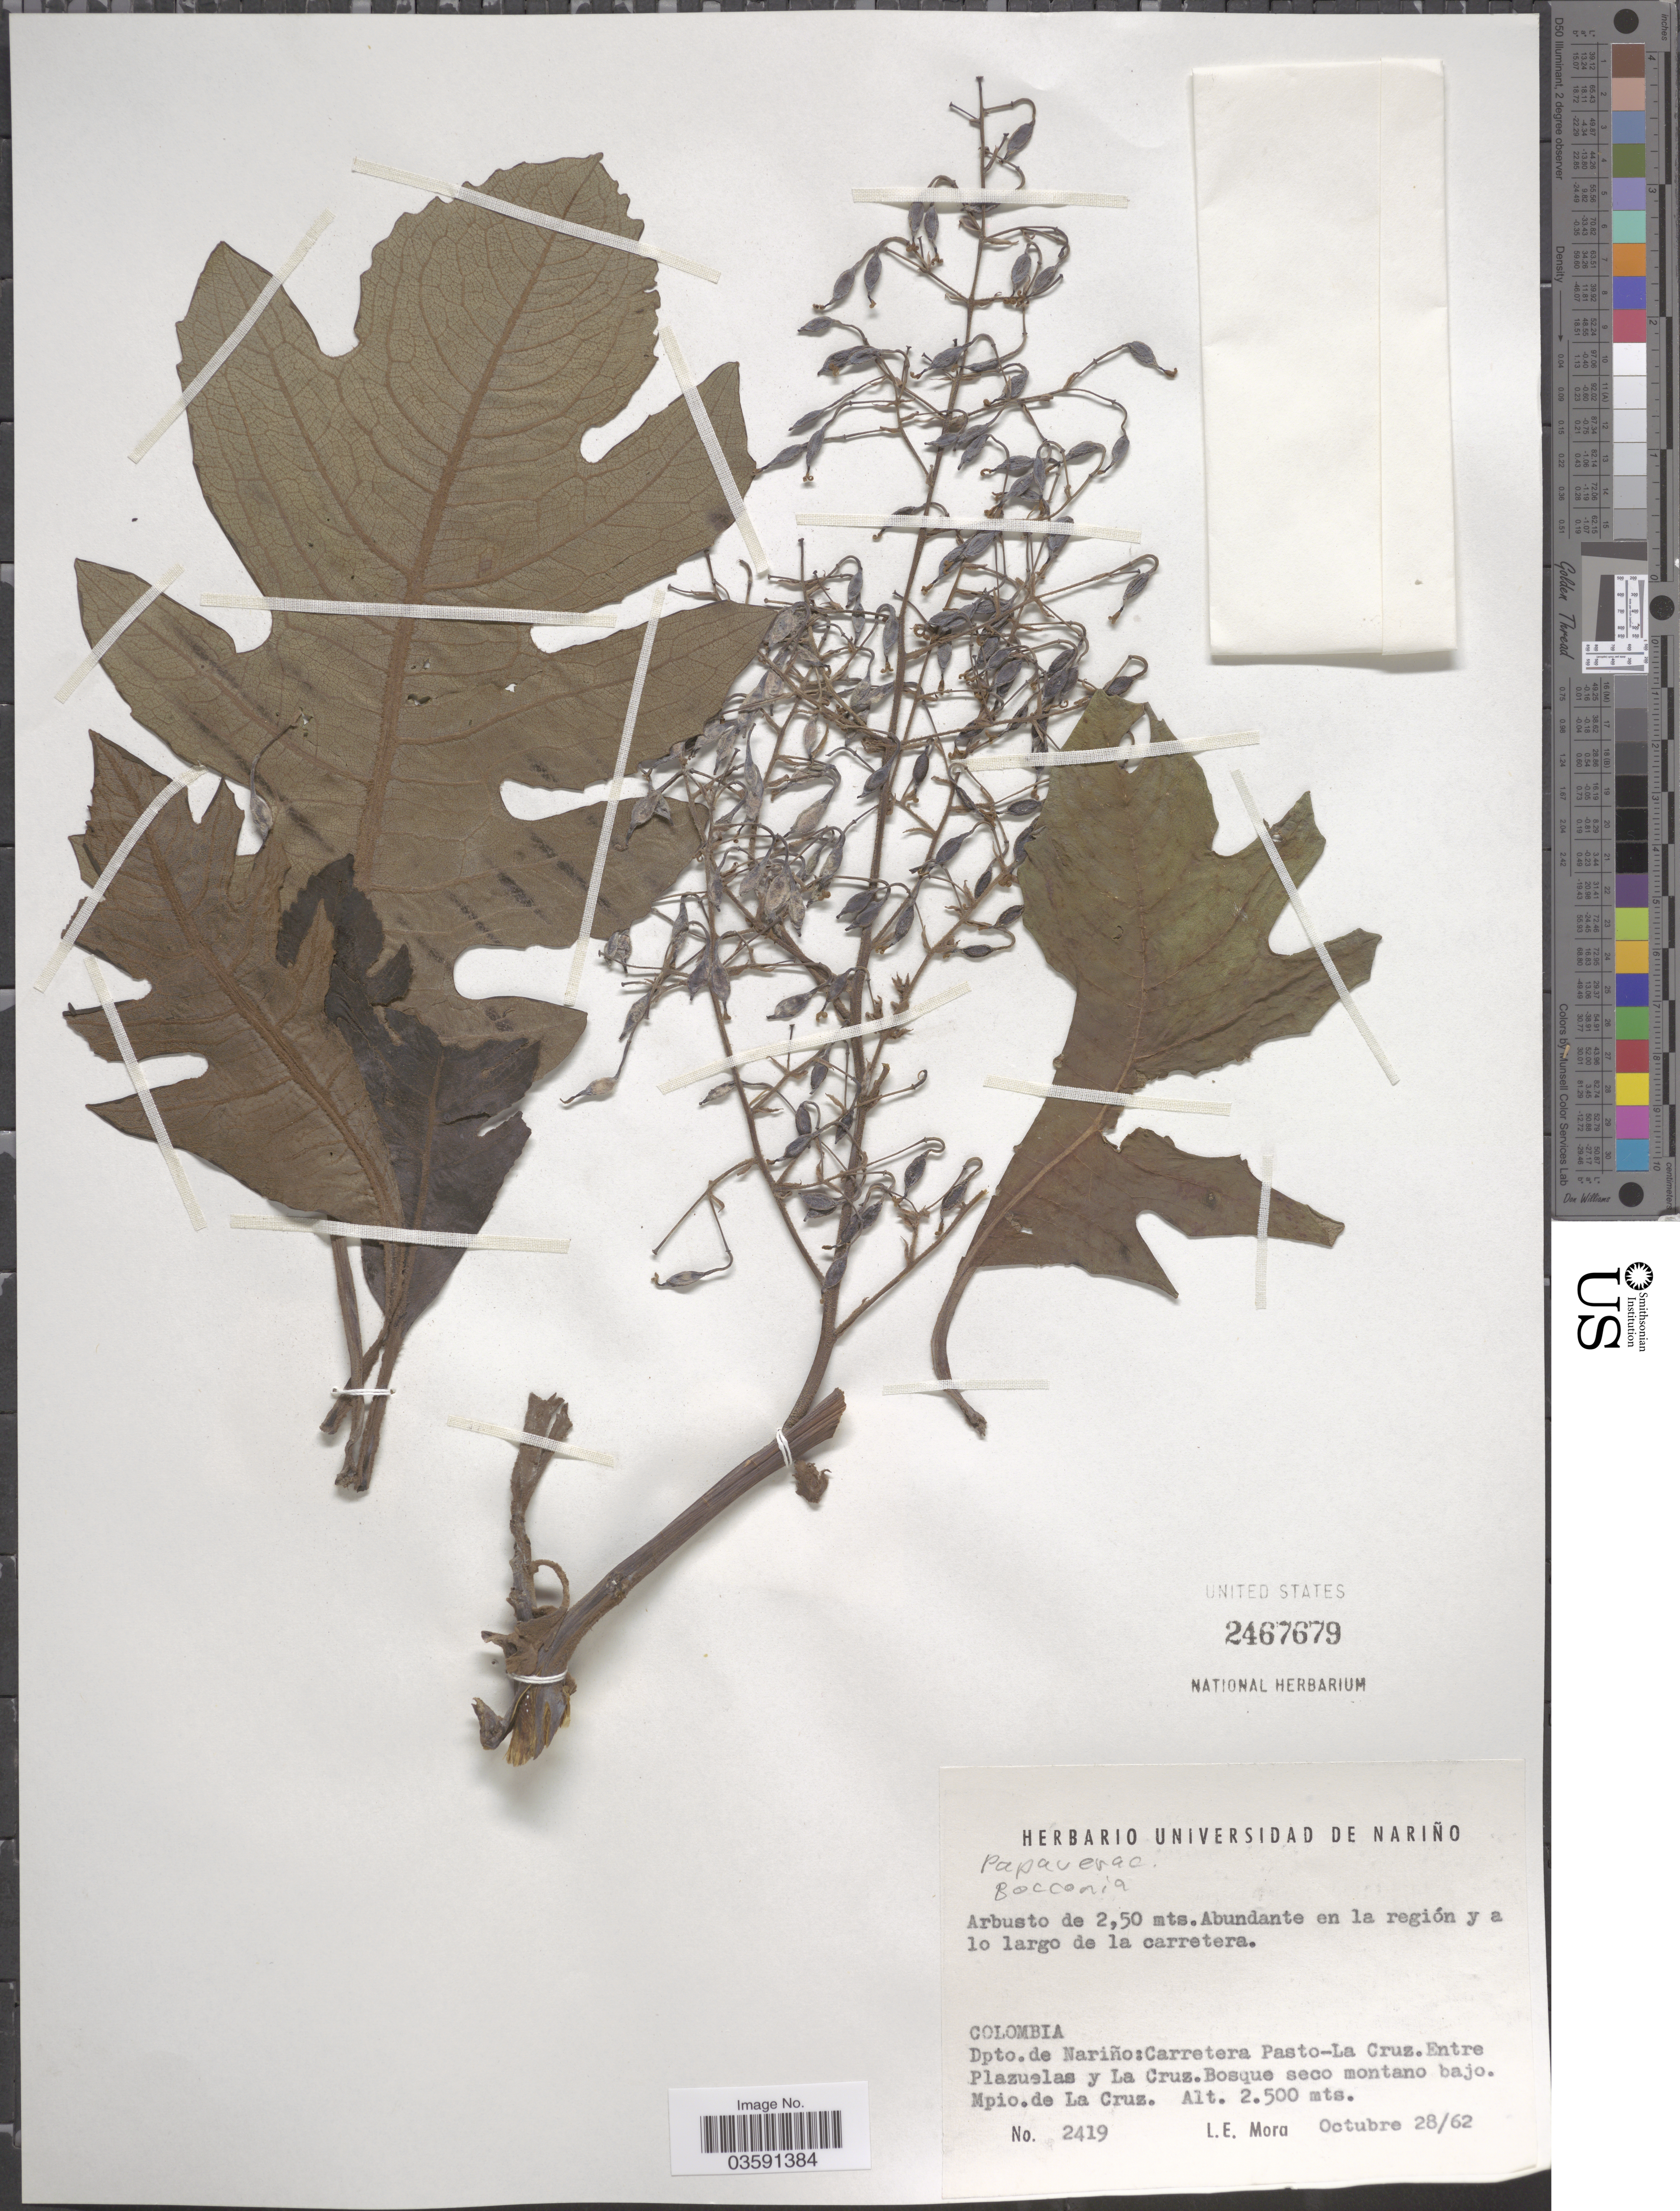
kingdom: Plantae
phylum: Tracheophyta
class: Magnoliopsida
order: Ranunculales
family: Papaveraceae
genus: Bocconia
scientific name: Bocconia sp.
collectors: L. Mora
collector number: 2419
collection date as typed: Transcribed d/m/y: 28/10/62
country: Colombia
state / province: Nariño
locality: Dpto. de Nariño: Carretera Pasto-La Cruz. Entre Plazuelas y La Cruz. Bosque seco montano bajo. Mpio. de La Cruz.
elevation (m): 2500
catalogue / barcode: US 2467679